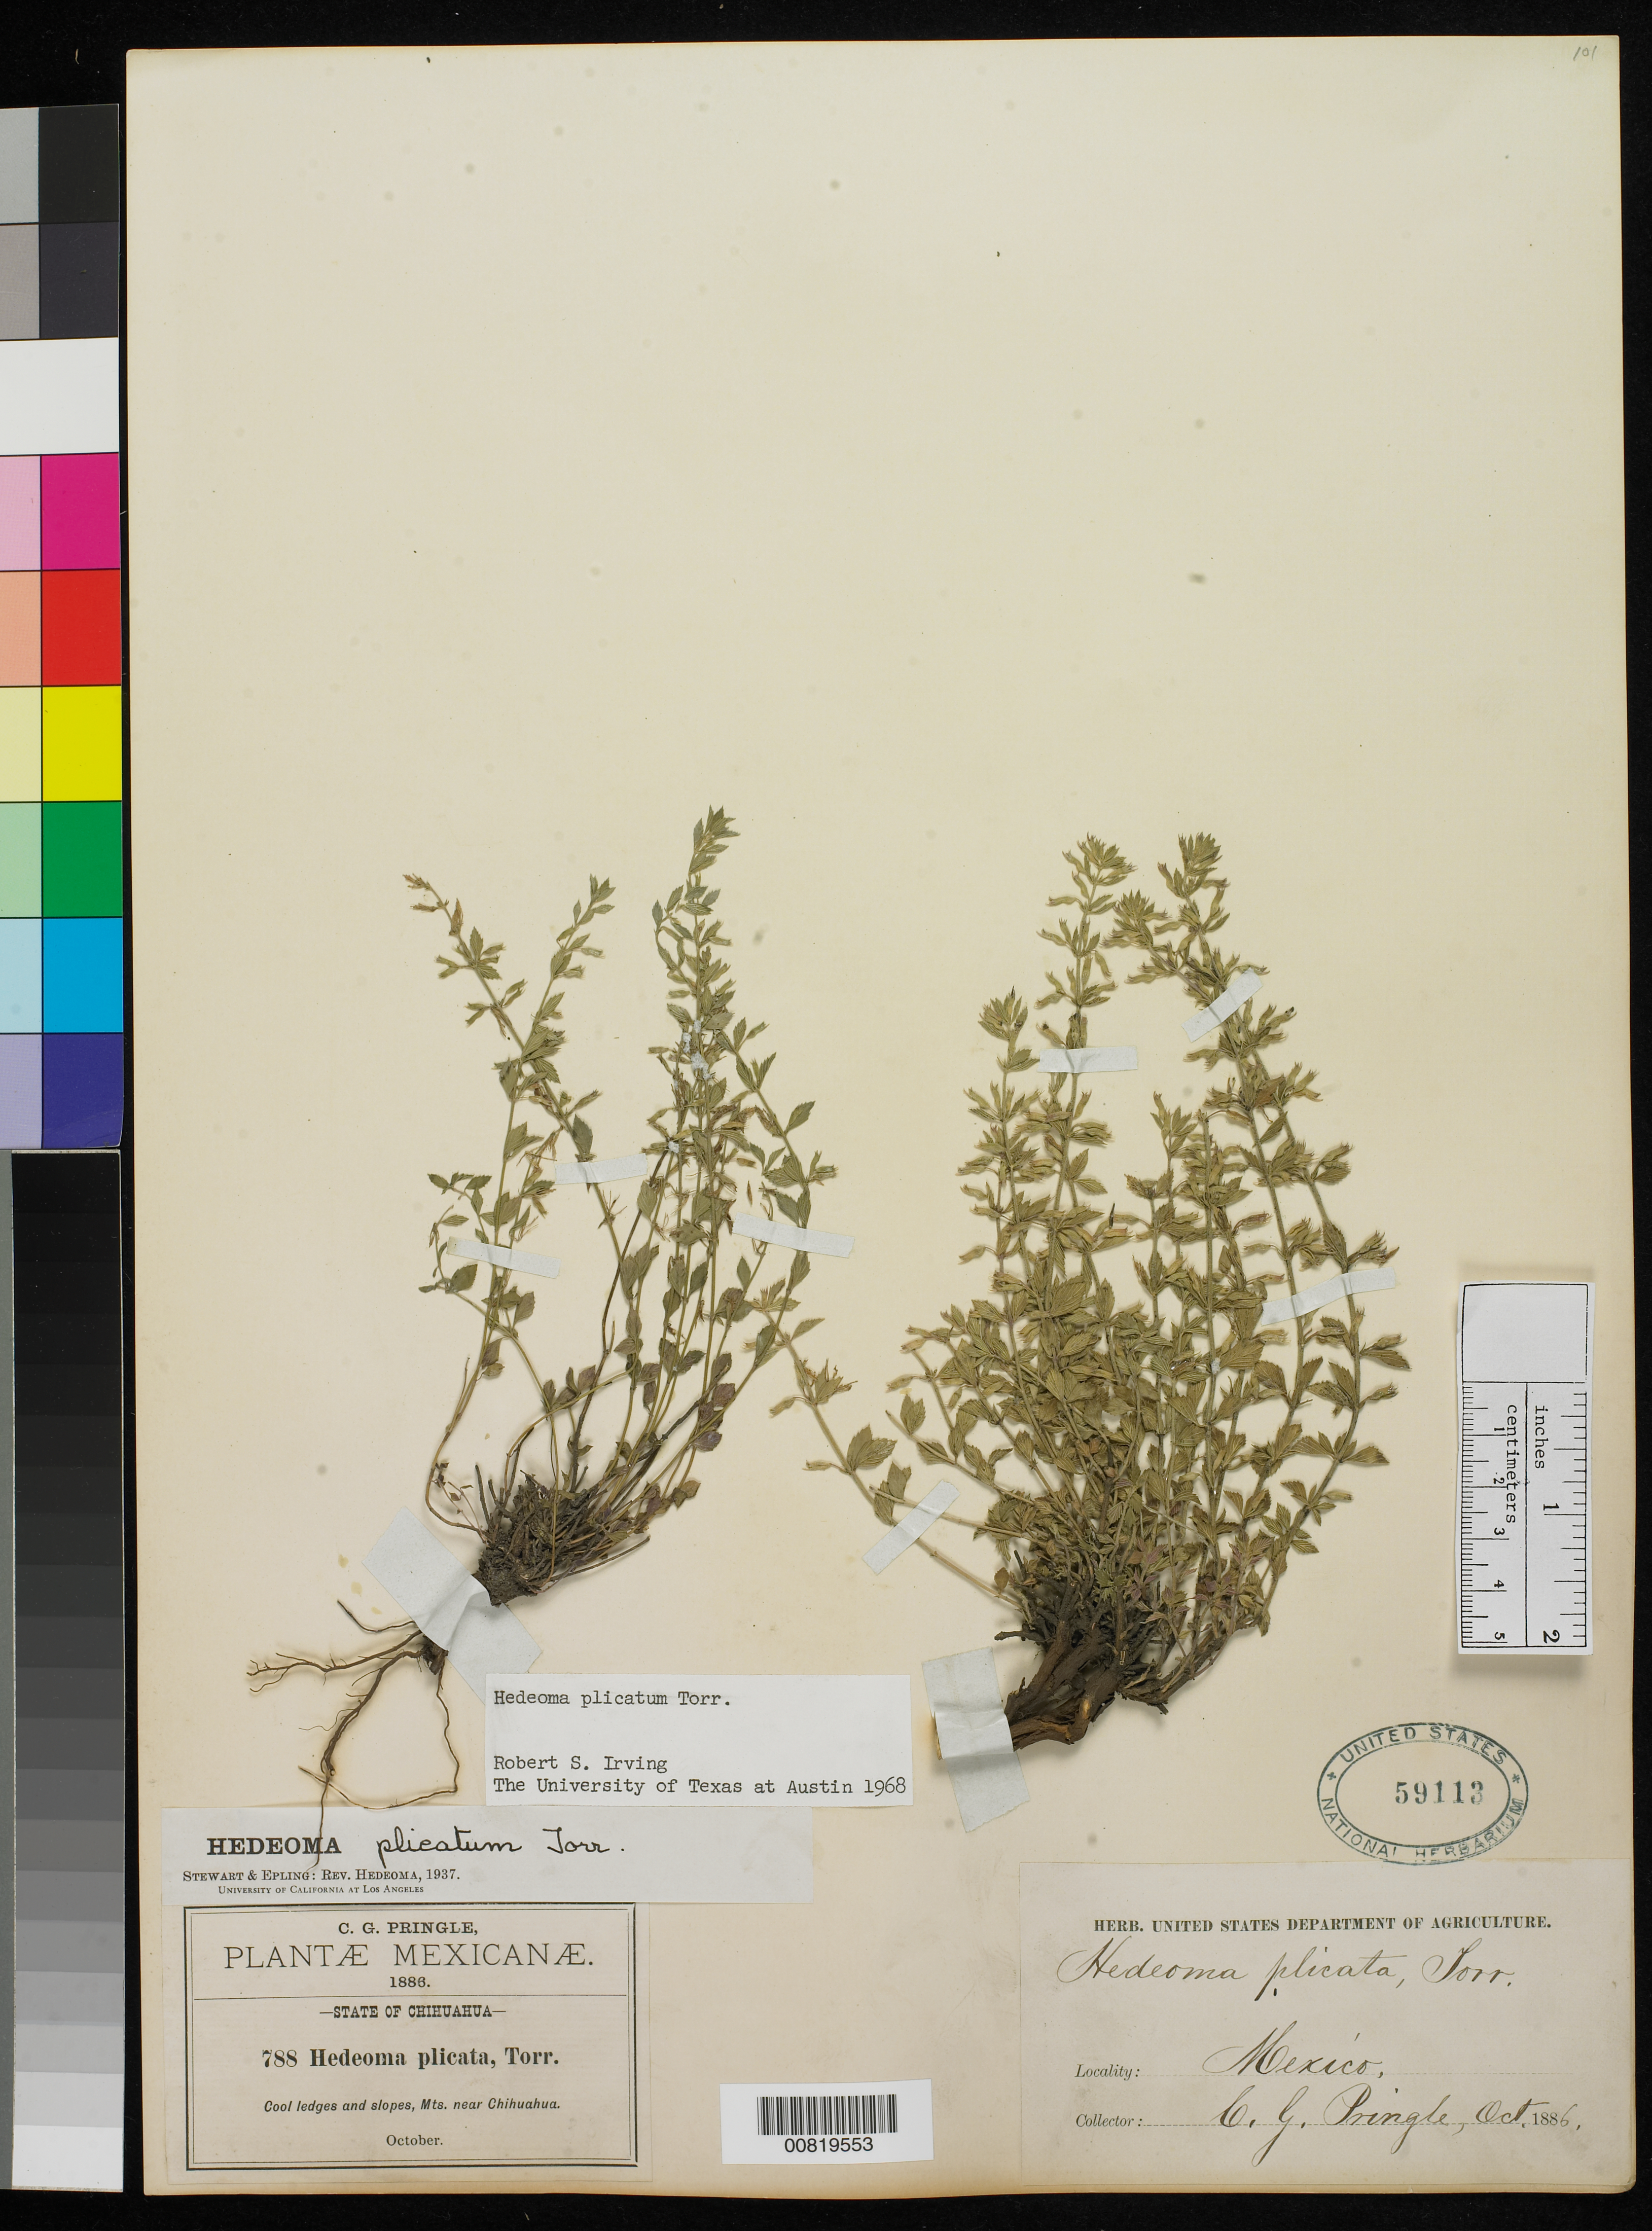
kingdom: Plantae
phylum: Tracheophyta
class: Magnoliopsida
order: Lamiales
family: Lamiaceae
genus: Hedeoma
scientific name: Hedeoma plicatum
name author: Torr. in Emory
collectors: C. G. Pringle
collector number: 788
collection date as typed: Oct 1886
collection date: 1886-10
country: Mexico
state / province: Chihuahua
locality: Mts. Near Chihuahua.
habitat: Cool ledges and slopes.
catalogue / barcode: US 59113